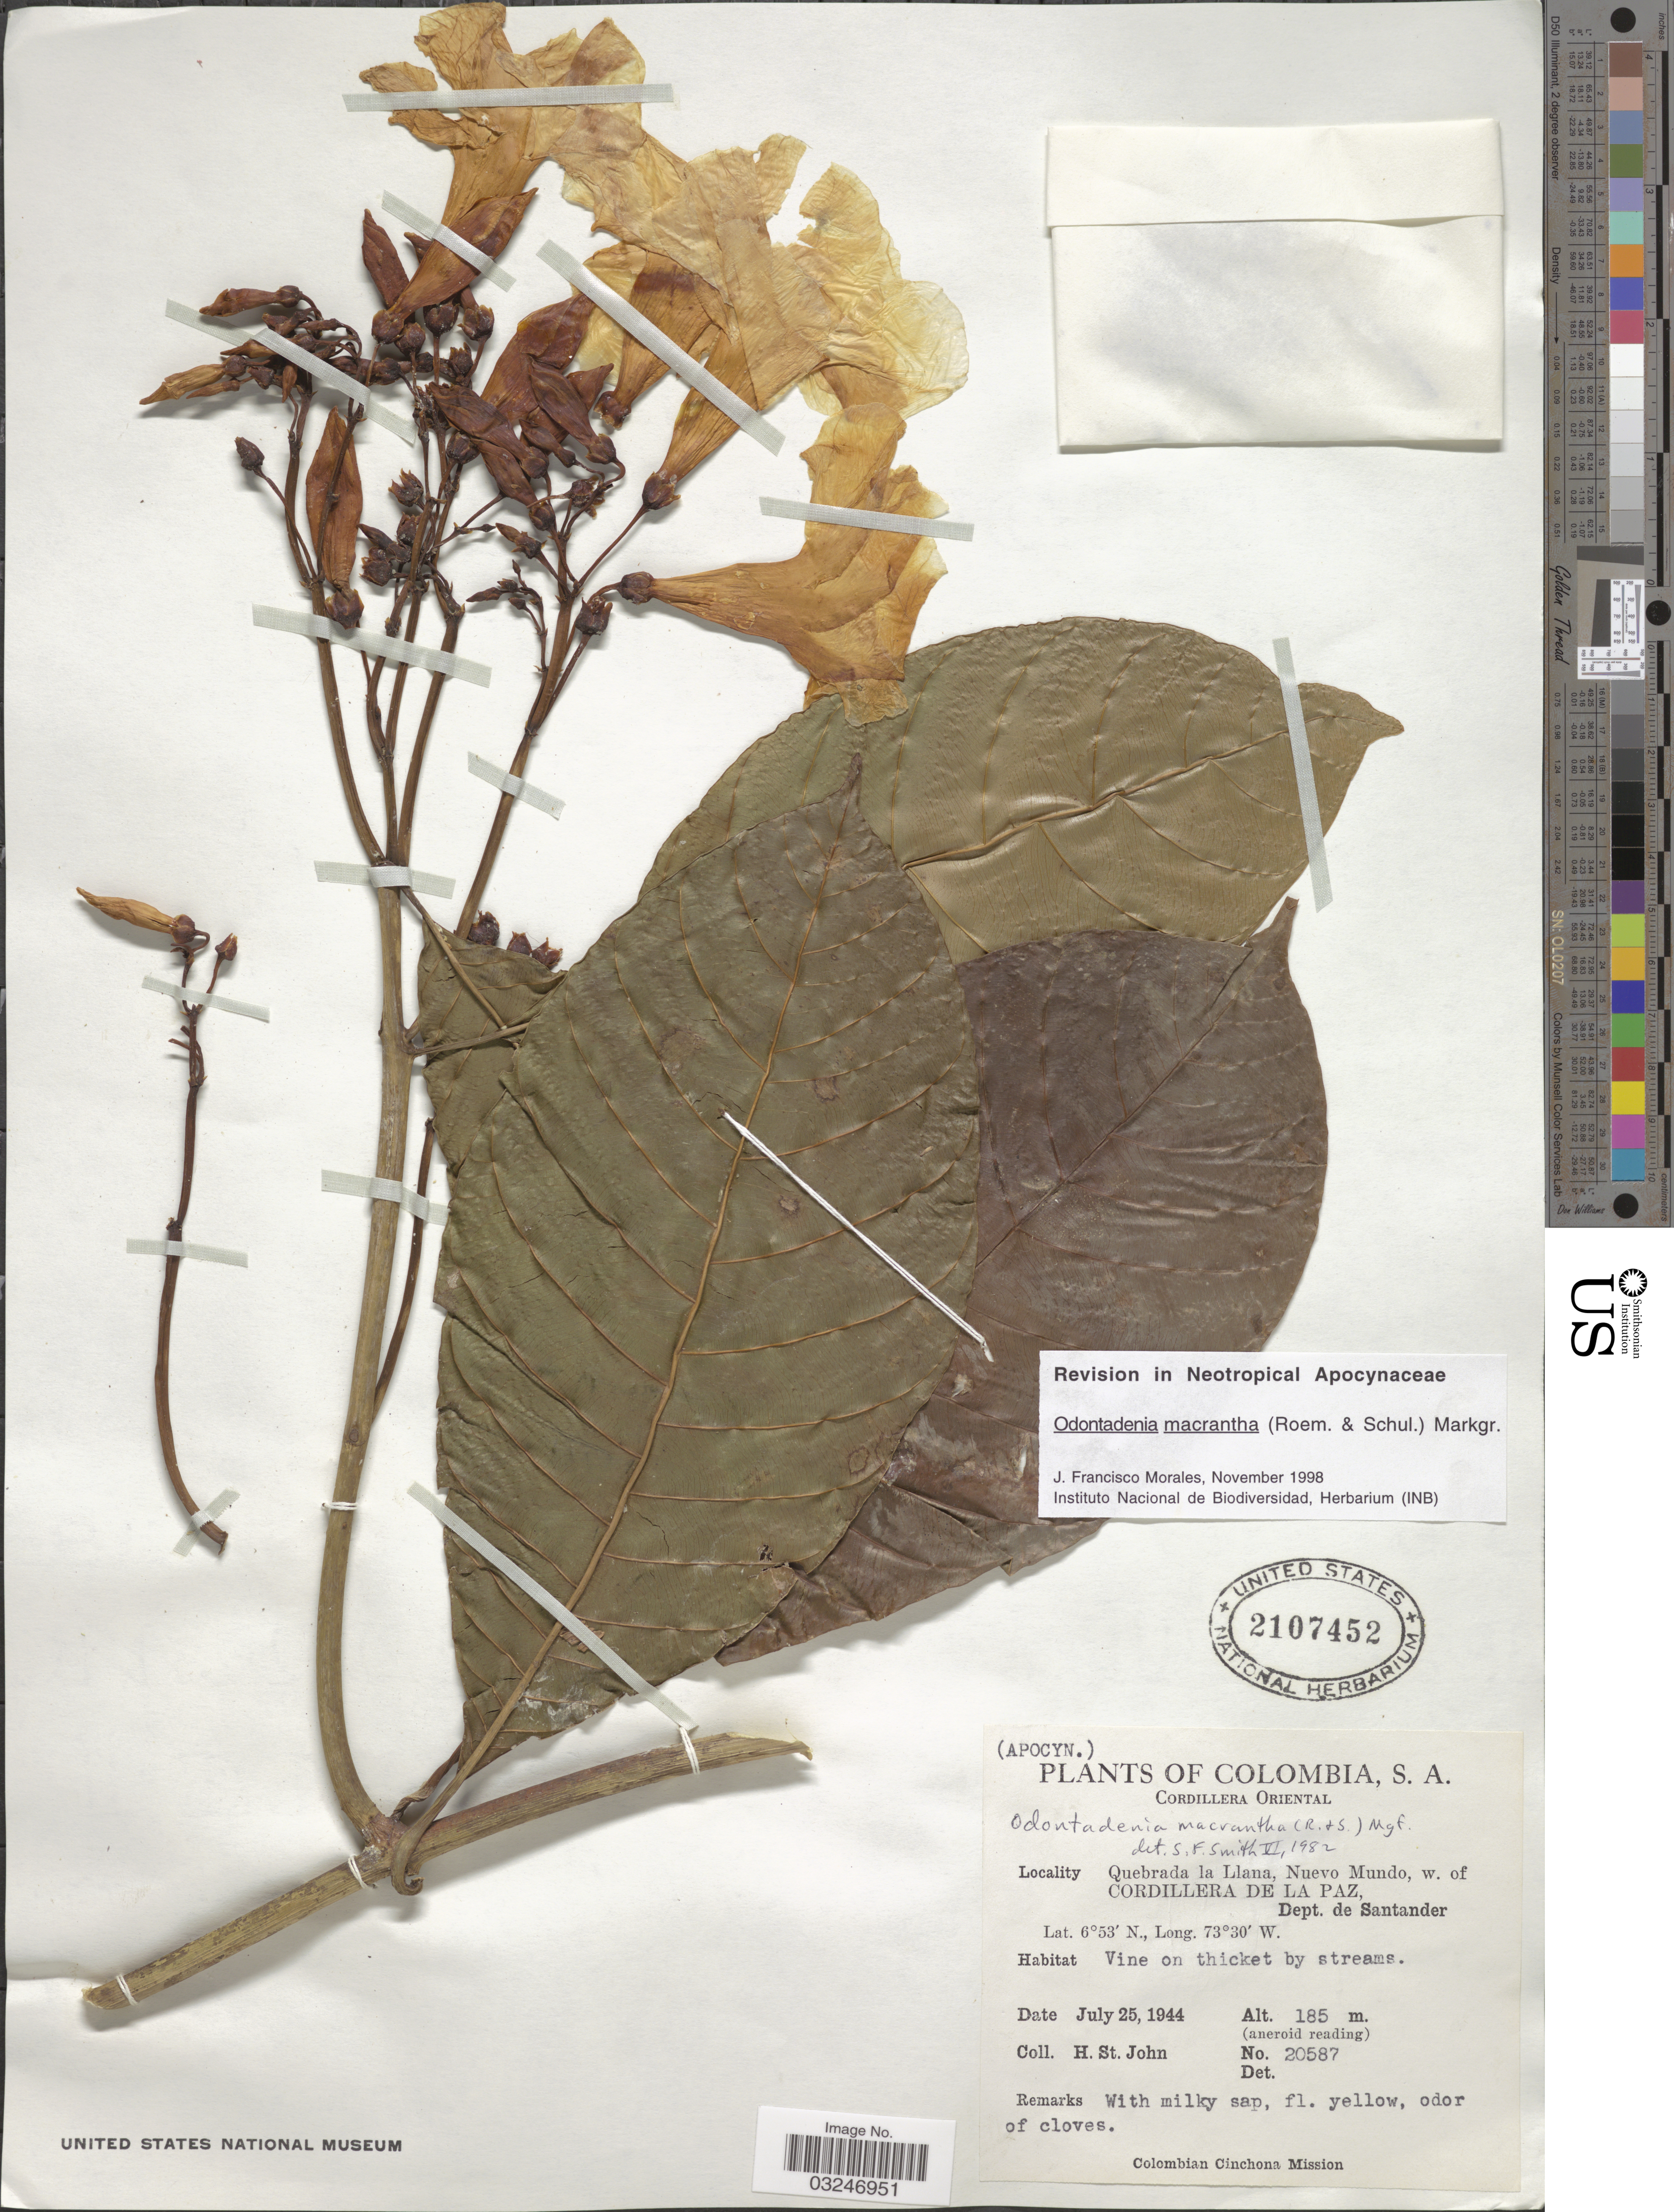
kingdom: Plantae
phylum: Tracheophyta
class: Magnoliopsida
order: Gentianales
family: Apocynaceae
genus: Odontadenia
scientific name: Odontadenia macrantha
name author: (Roem. & Schult.) Markgr.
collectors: H. St. John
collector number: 20587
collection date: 1944-07-25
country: Colombia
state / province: Santander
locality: Cordillera Oriental. Quebrada de Llana, Nuevo Mundo, w. of Cordillera de La Paz, Dept. de Santander.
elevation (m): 185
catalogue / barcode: US 2107452